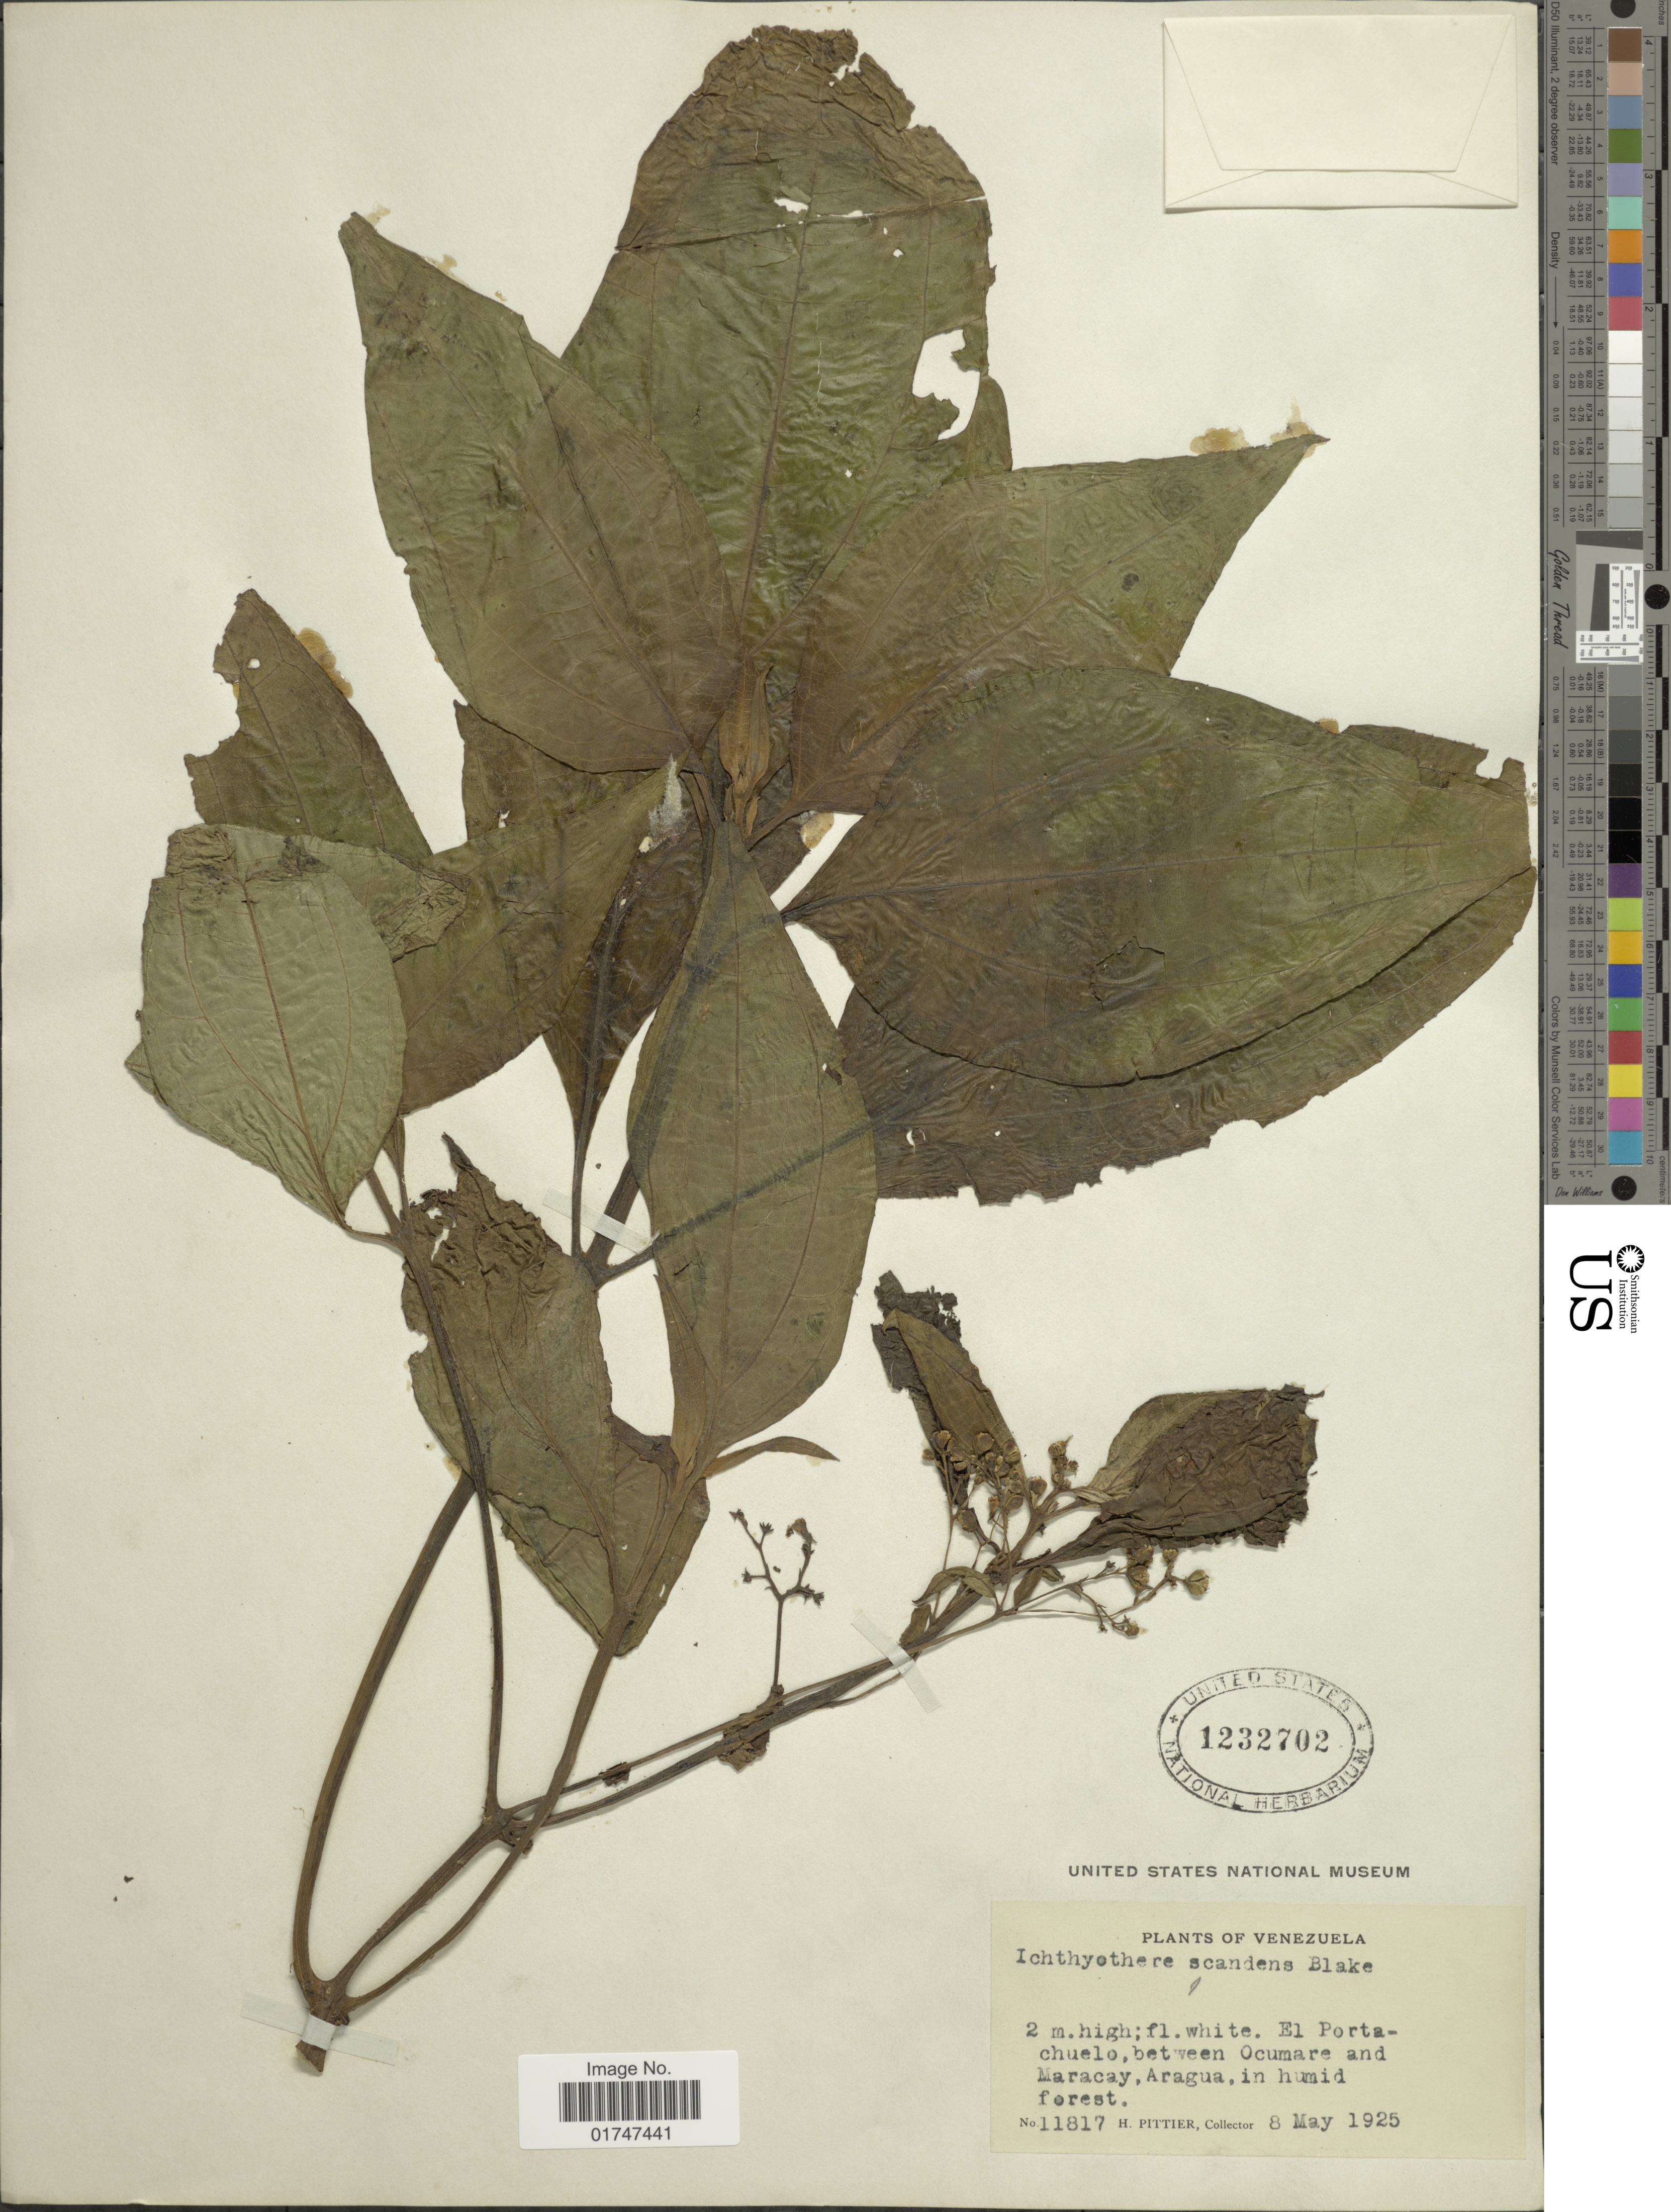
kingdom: Plantae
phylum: Tracheophyta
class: Magnoliopsida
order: Asterales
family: Asteraceae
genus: Ichthyothere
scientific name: Ichthyothere scandens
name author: S.F. Blake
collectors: H. F. Pittier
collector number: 11817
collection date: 1925-05-08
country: Venezuela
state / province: Aragua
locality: El Portachuelo, between Ocumare and Maracay, Aragua, in humid forest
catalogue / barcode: US 1232702